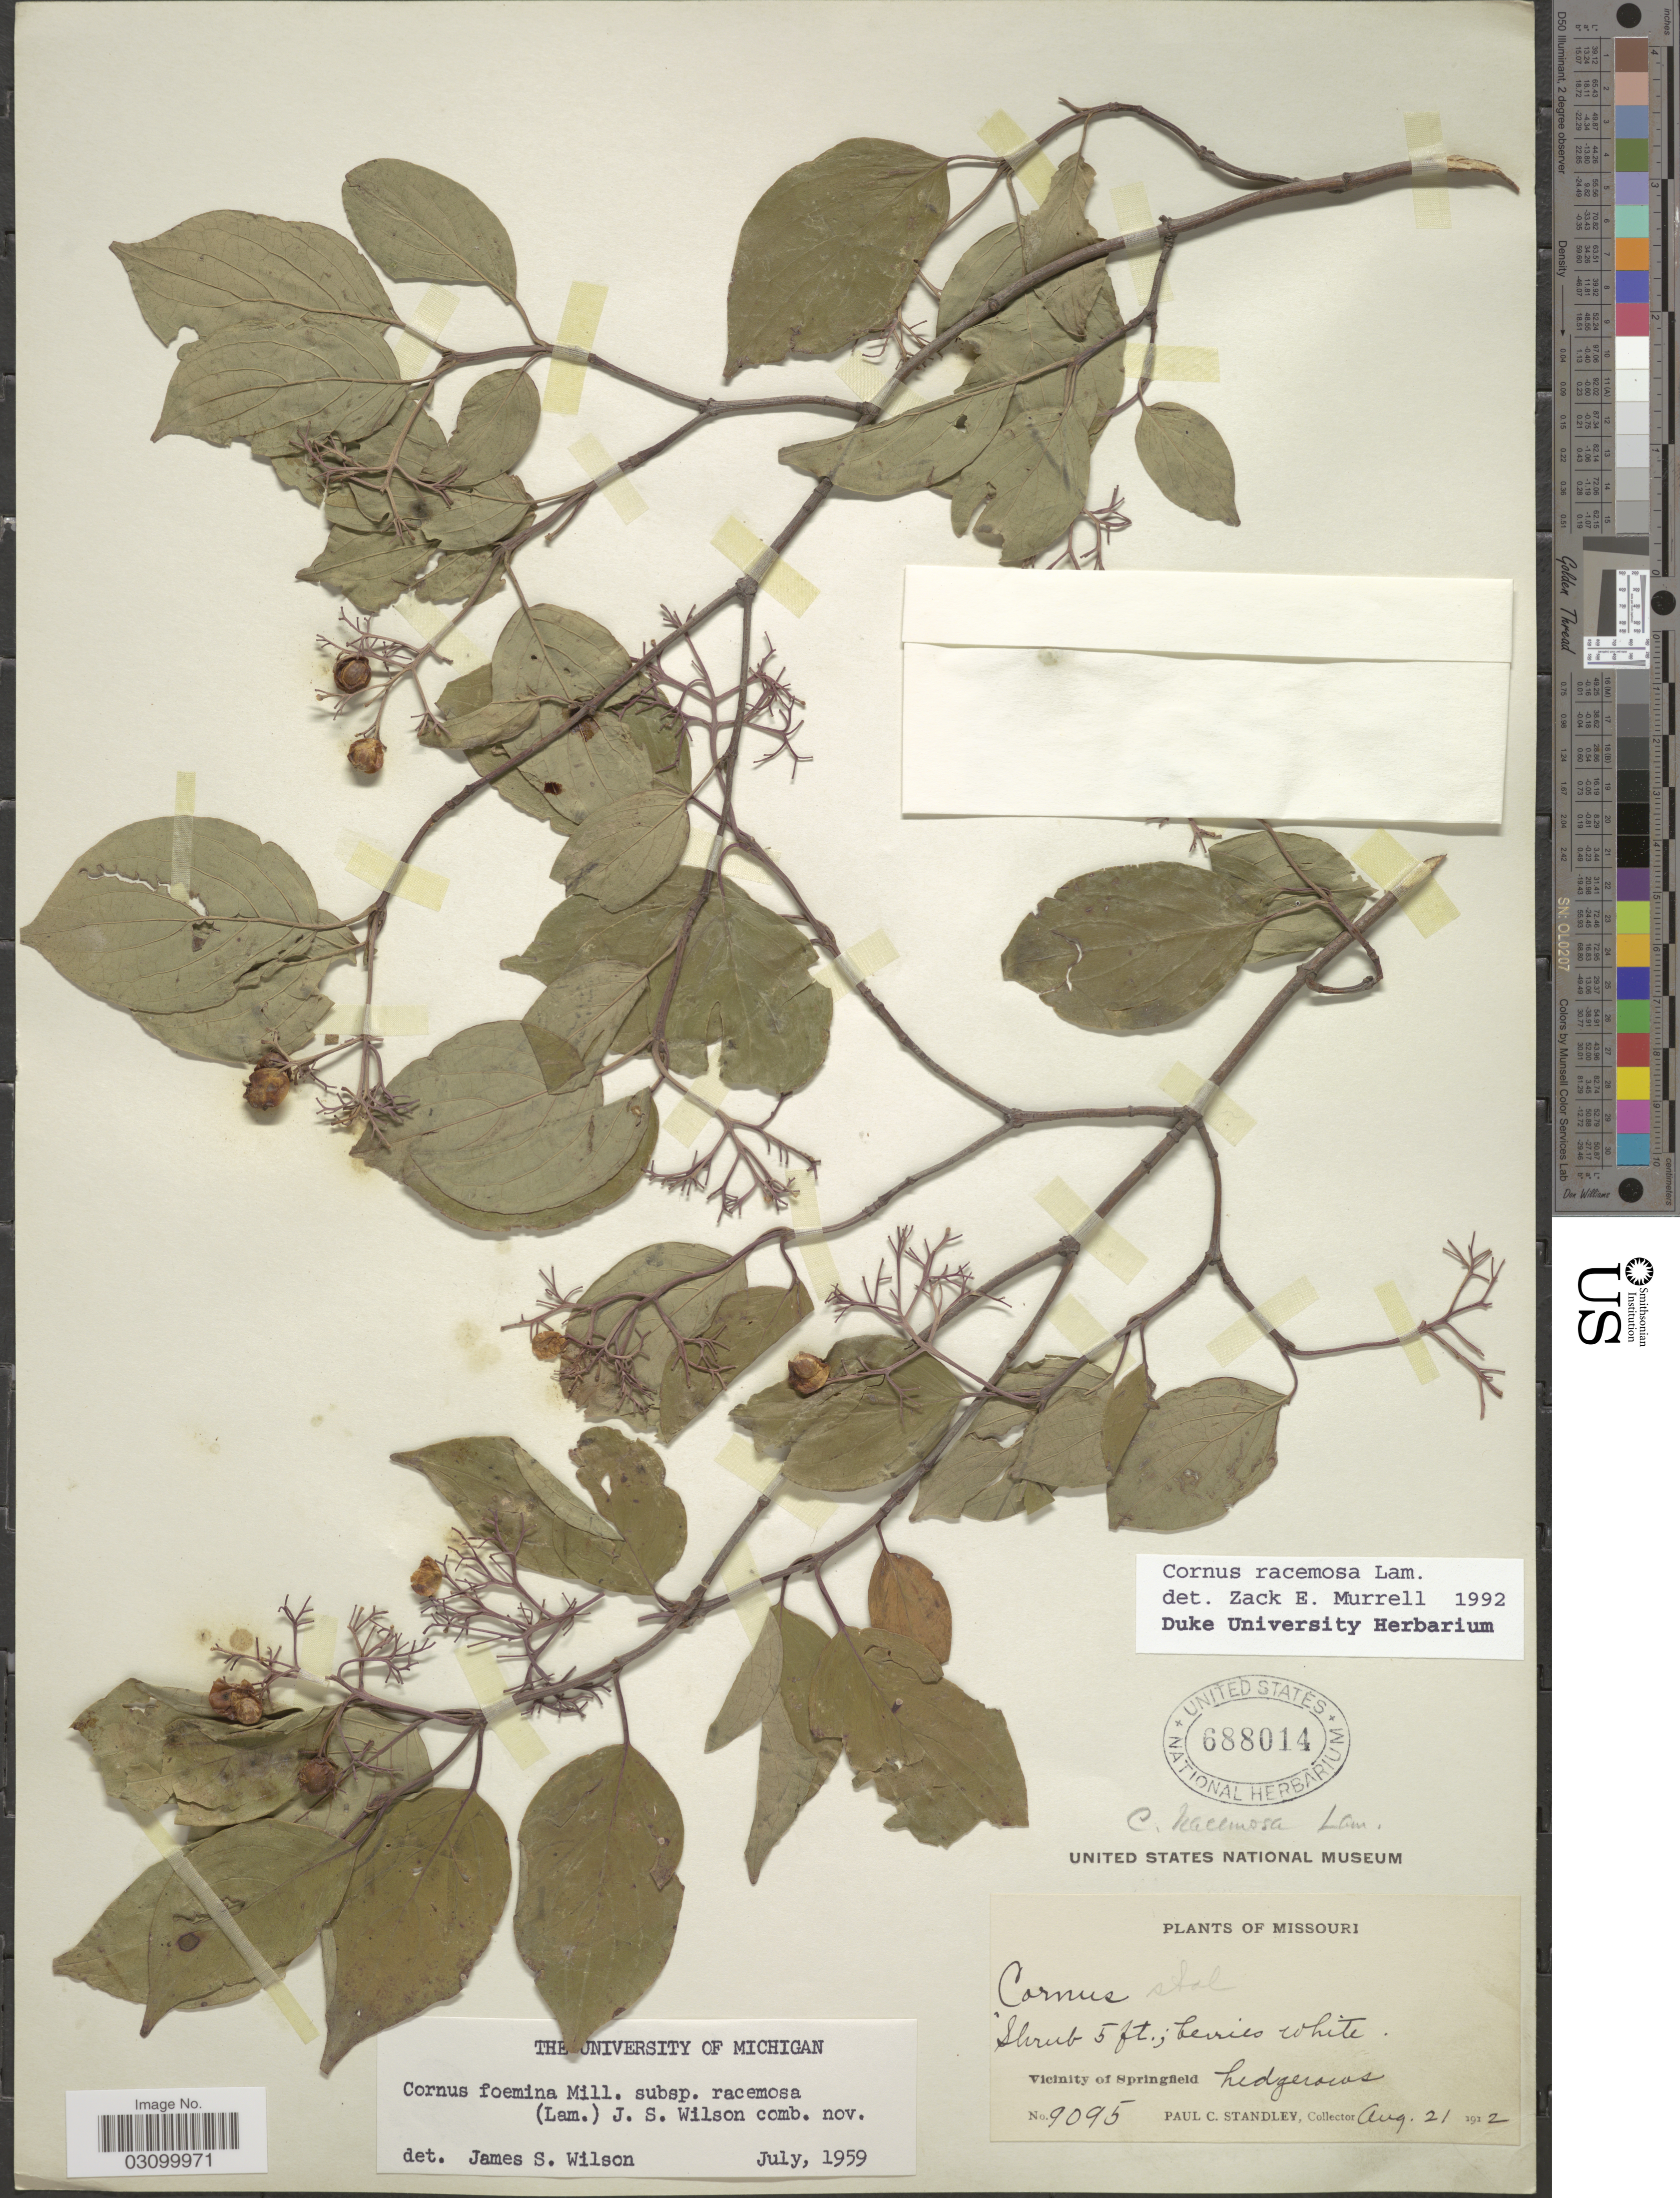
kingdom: Plantae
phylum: Tracheophyta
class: Magnoliopsida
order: Cornales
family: Cornaceae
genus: Cornus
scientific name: Cornus racemosa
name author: Lam.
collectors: P. C. Standley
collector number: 9095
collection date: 1912-08-21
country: United States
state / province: Missouri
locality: Vicinity of Springfield, hedgerows.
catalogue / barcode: US 688014